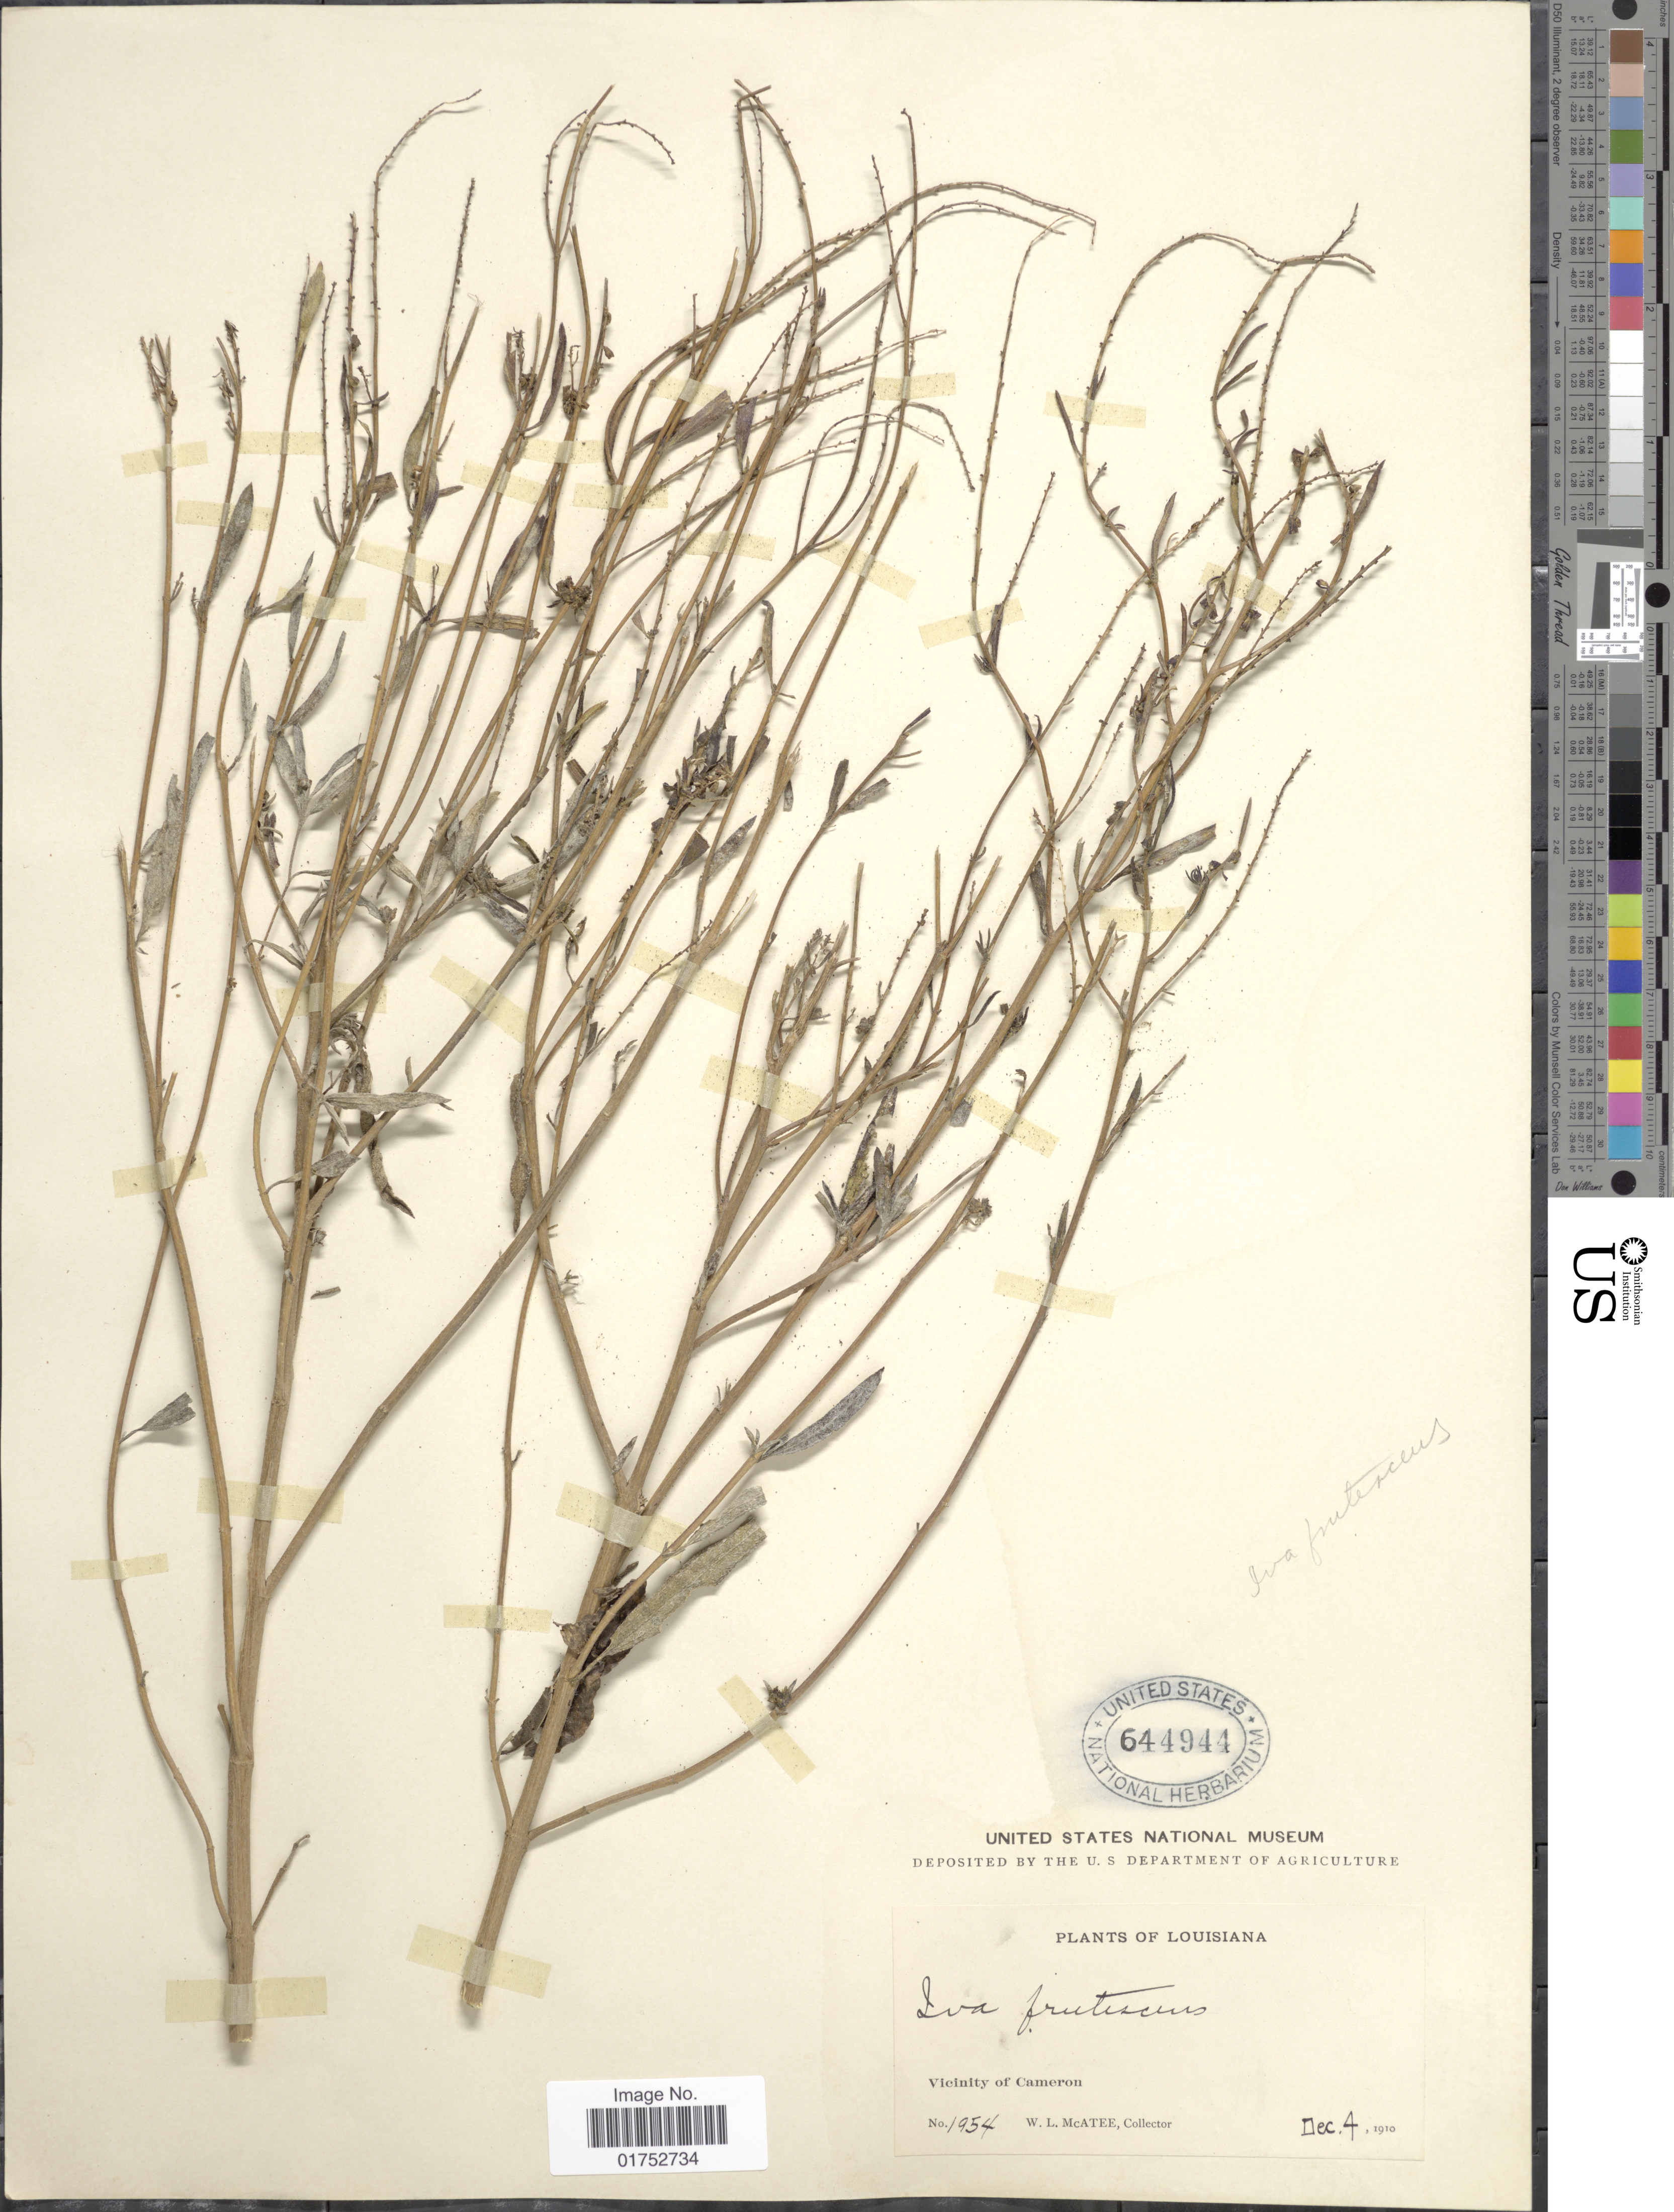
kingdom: Plantae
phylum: Tracheophyta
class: Magnoliopsida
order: Asterales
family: Asteraceae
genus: Iva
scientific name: Iva frutescens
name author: L.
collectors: W. McAtee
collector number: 1954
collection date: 1910-12-04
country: United States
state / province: Louisiana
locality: Vicinity of Cameron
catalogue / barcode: US 644944